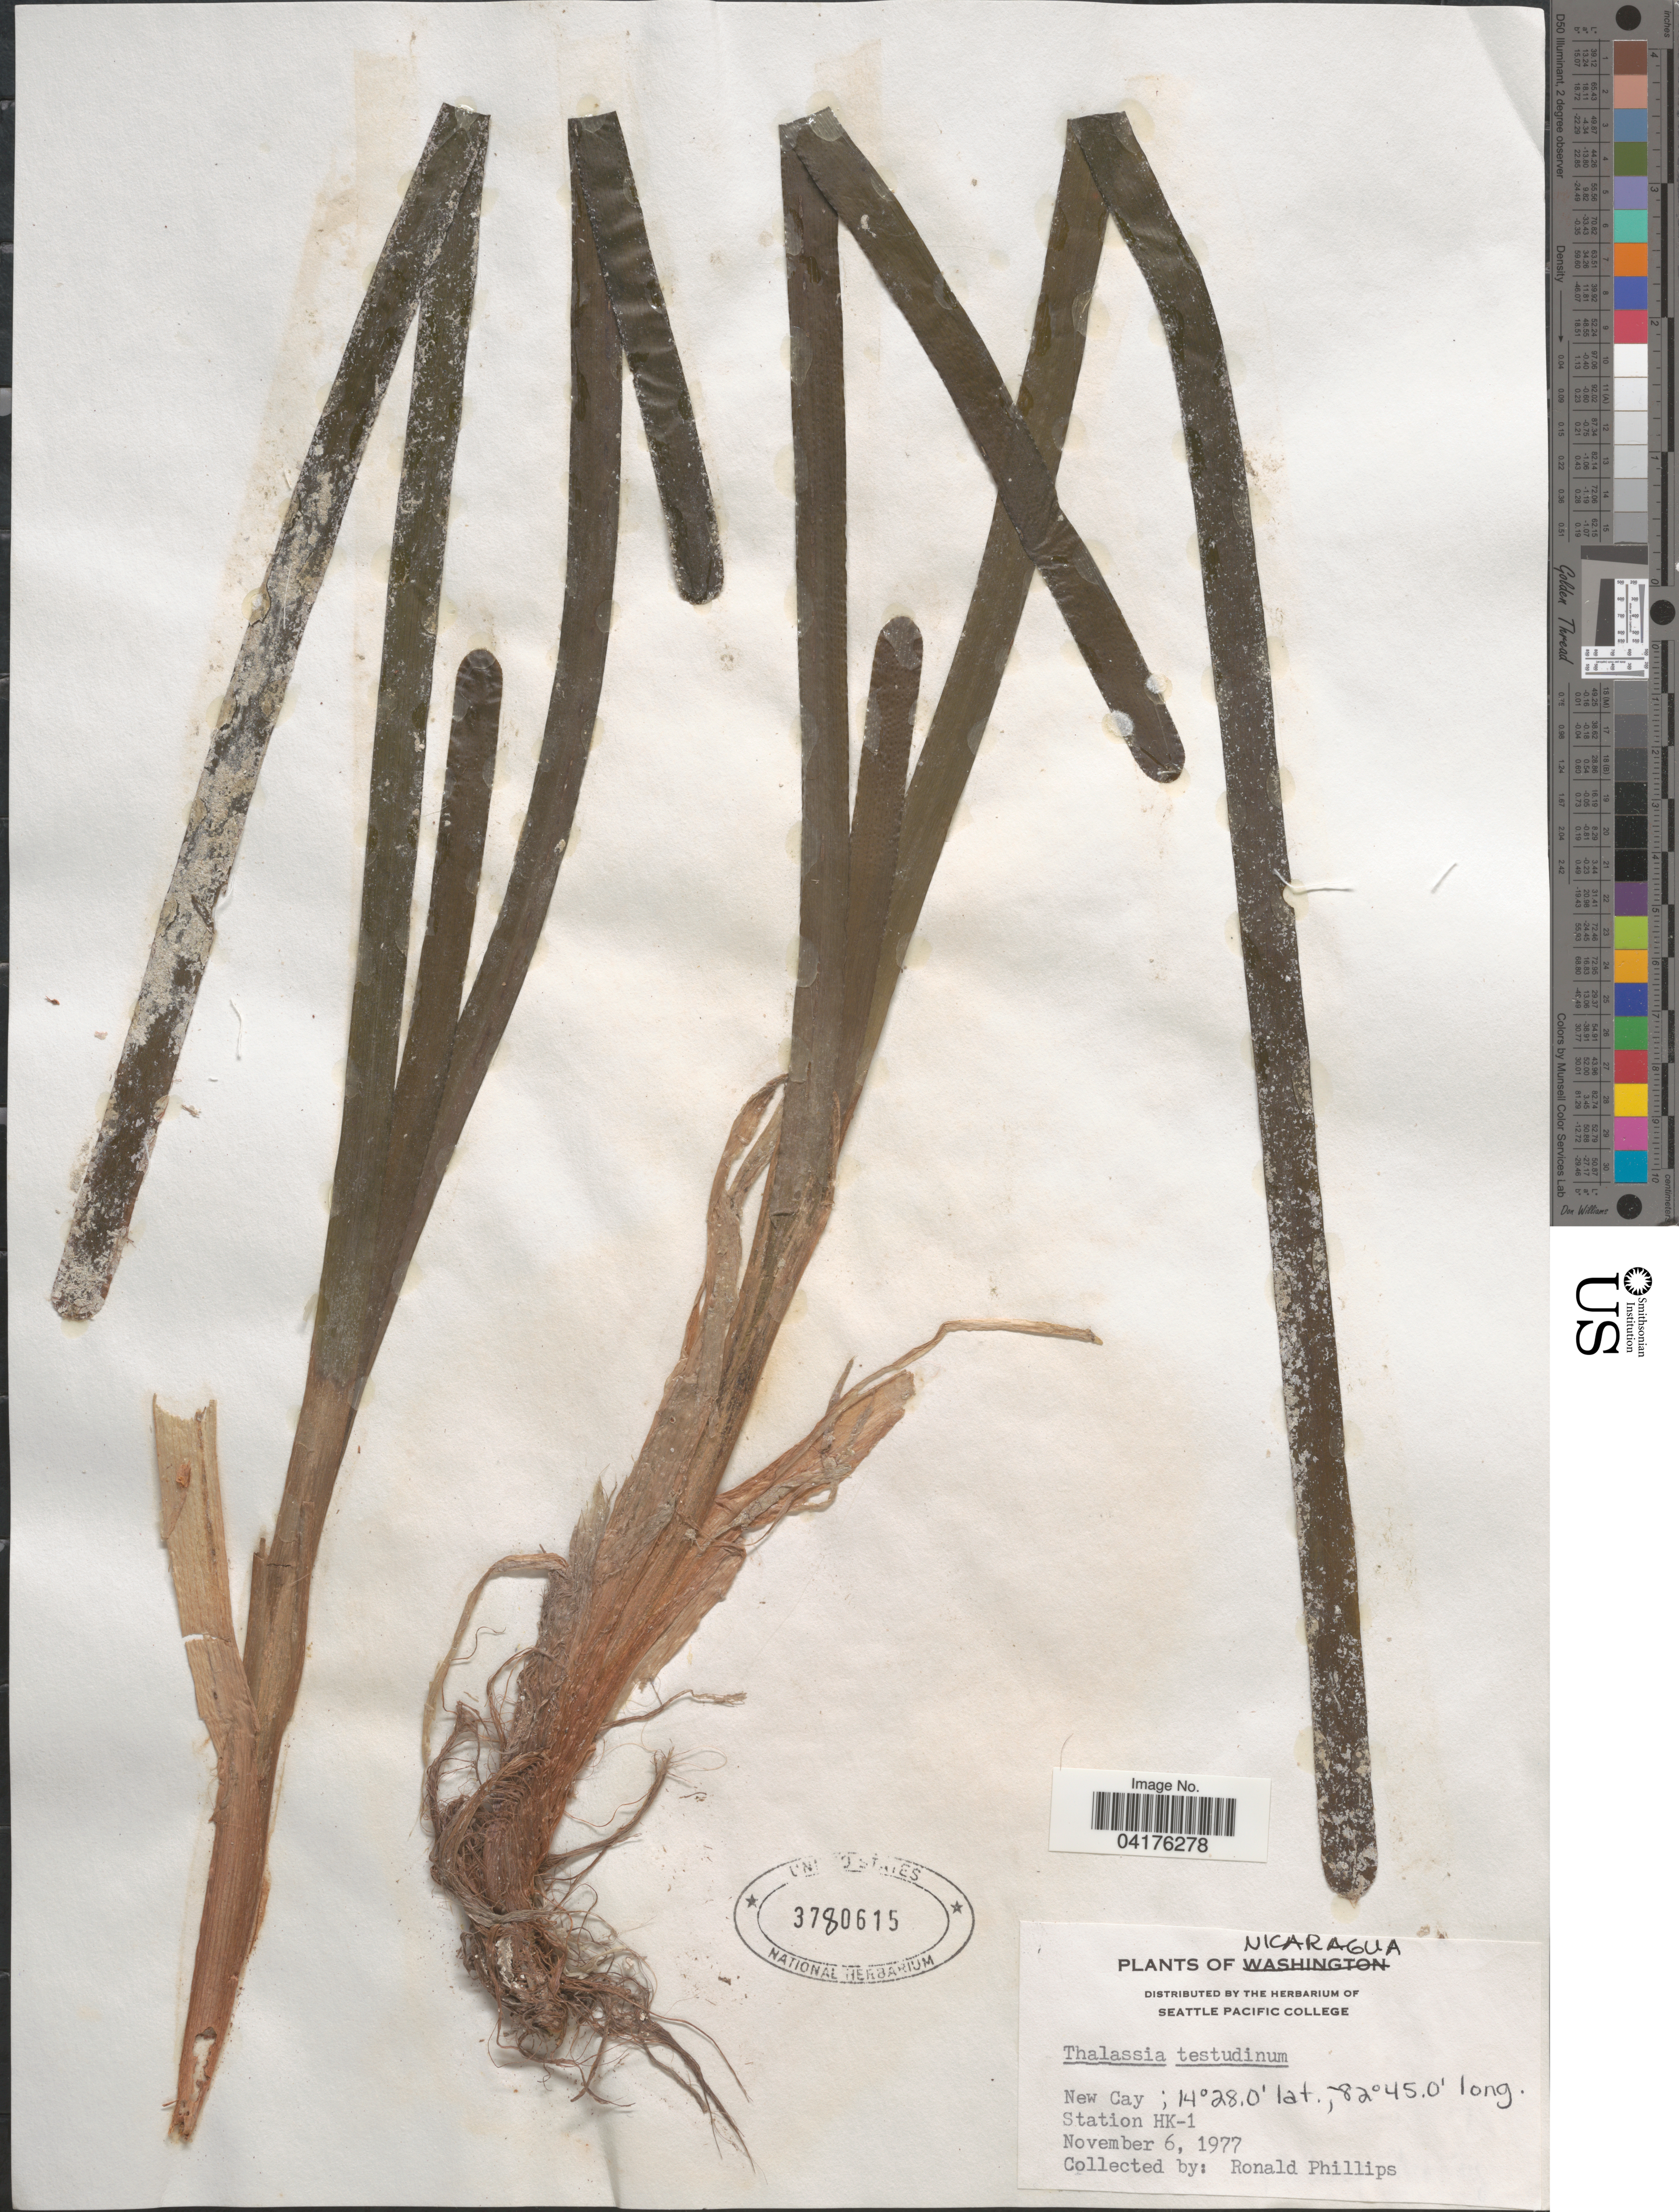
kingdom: Plantae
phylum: Tracheophyta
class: Liliopsida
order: Alismatales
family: Hydrocharitaceae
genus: Thalassia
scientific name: Thalassia testudinum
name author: Banks & Sol. ex K.D. Koenig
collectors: R. C. Phillips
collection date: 1977-11-06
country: Nicaragua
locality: New Cay. Station HK-1.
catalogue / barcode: US 3780615